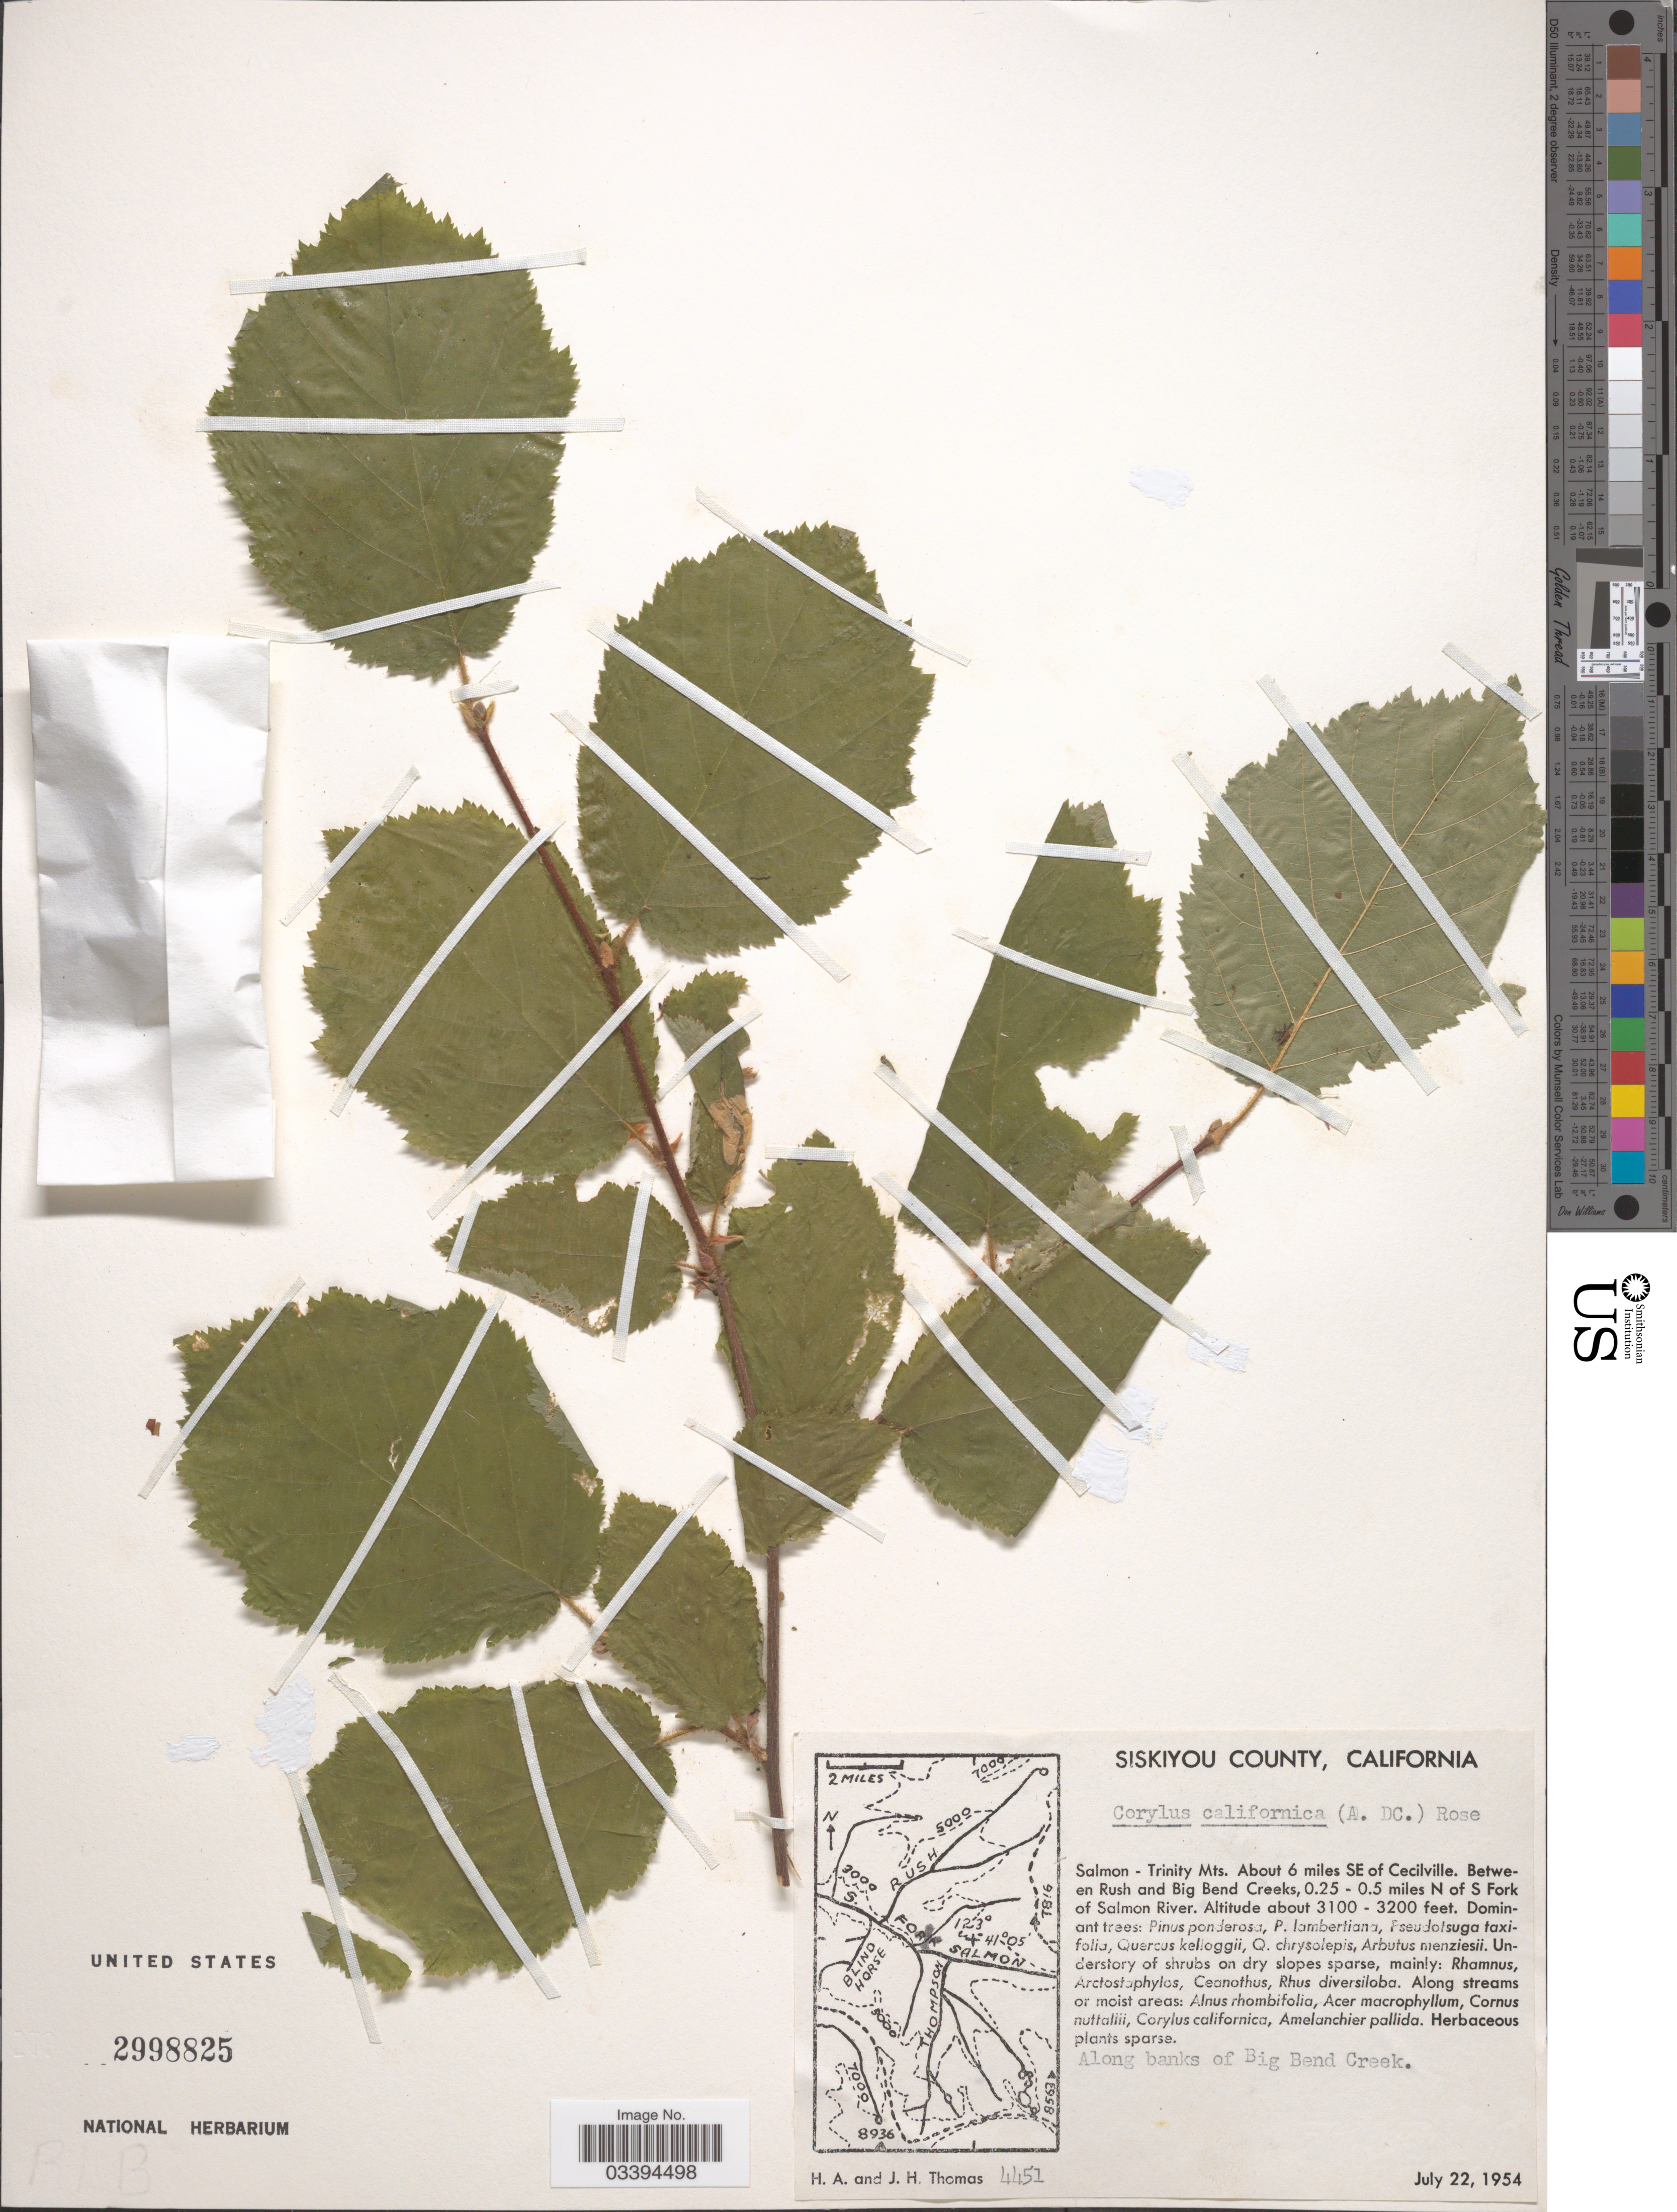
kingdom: Plantae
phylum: Tracheophyta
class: Magnoliopsida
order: Fagales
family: Betulaceae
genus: Corylus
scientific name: Corylus californica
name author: (A. DC.) Rose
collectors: H. Thomas & J. H. Thomas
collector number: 4451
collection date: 1954-07-22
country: United States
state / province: California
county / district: Siskiyou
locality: Siskiyou County. Salmon - Trinity Mts. about 6 miles SE of Cecilville. Between Rush and Big Bend Creeks, 0.25 - 0.5 miles N of S Fork of Salmon River. Along banks of Big Bend Creek.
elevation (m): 3100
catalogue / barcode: US 2998825